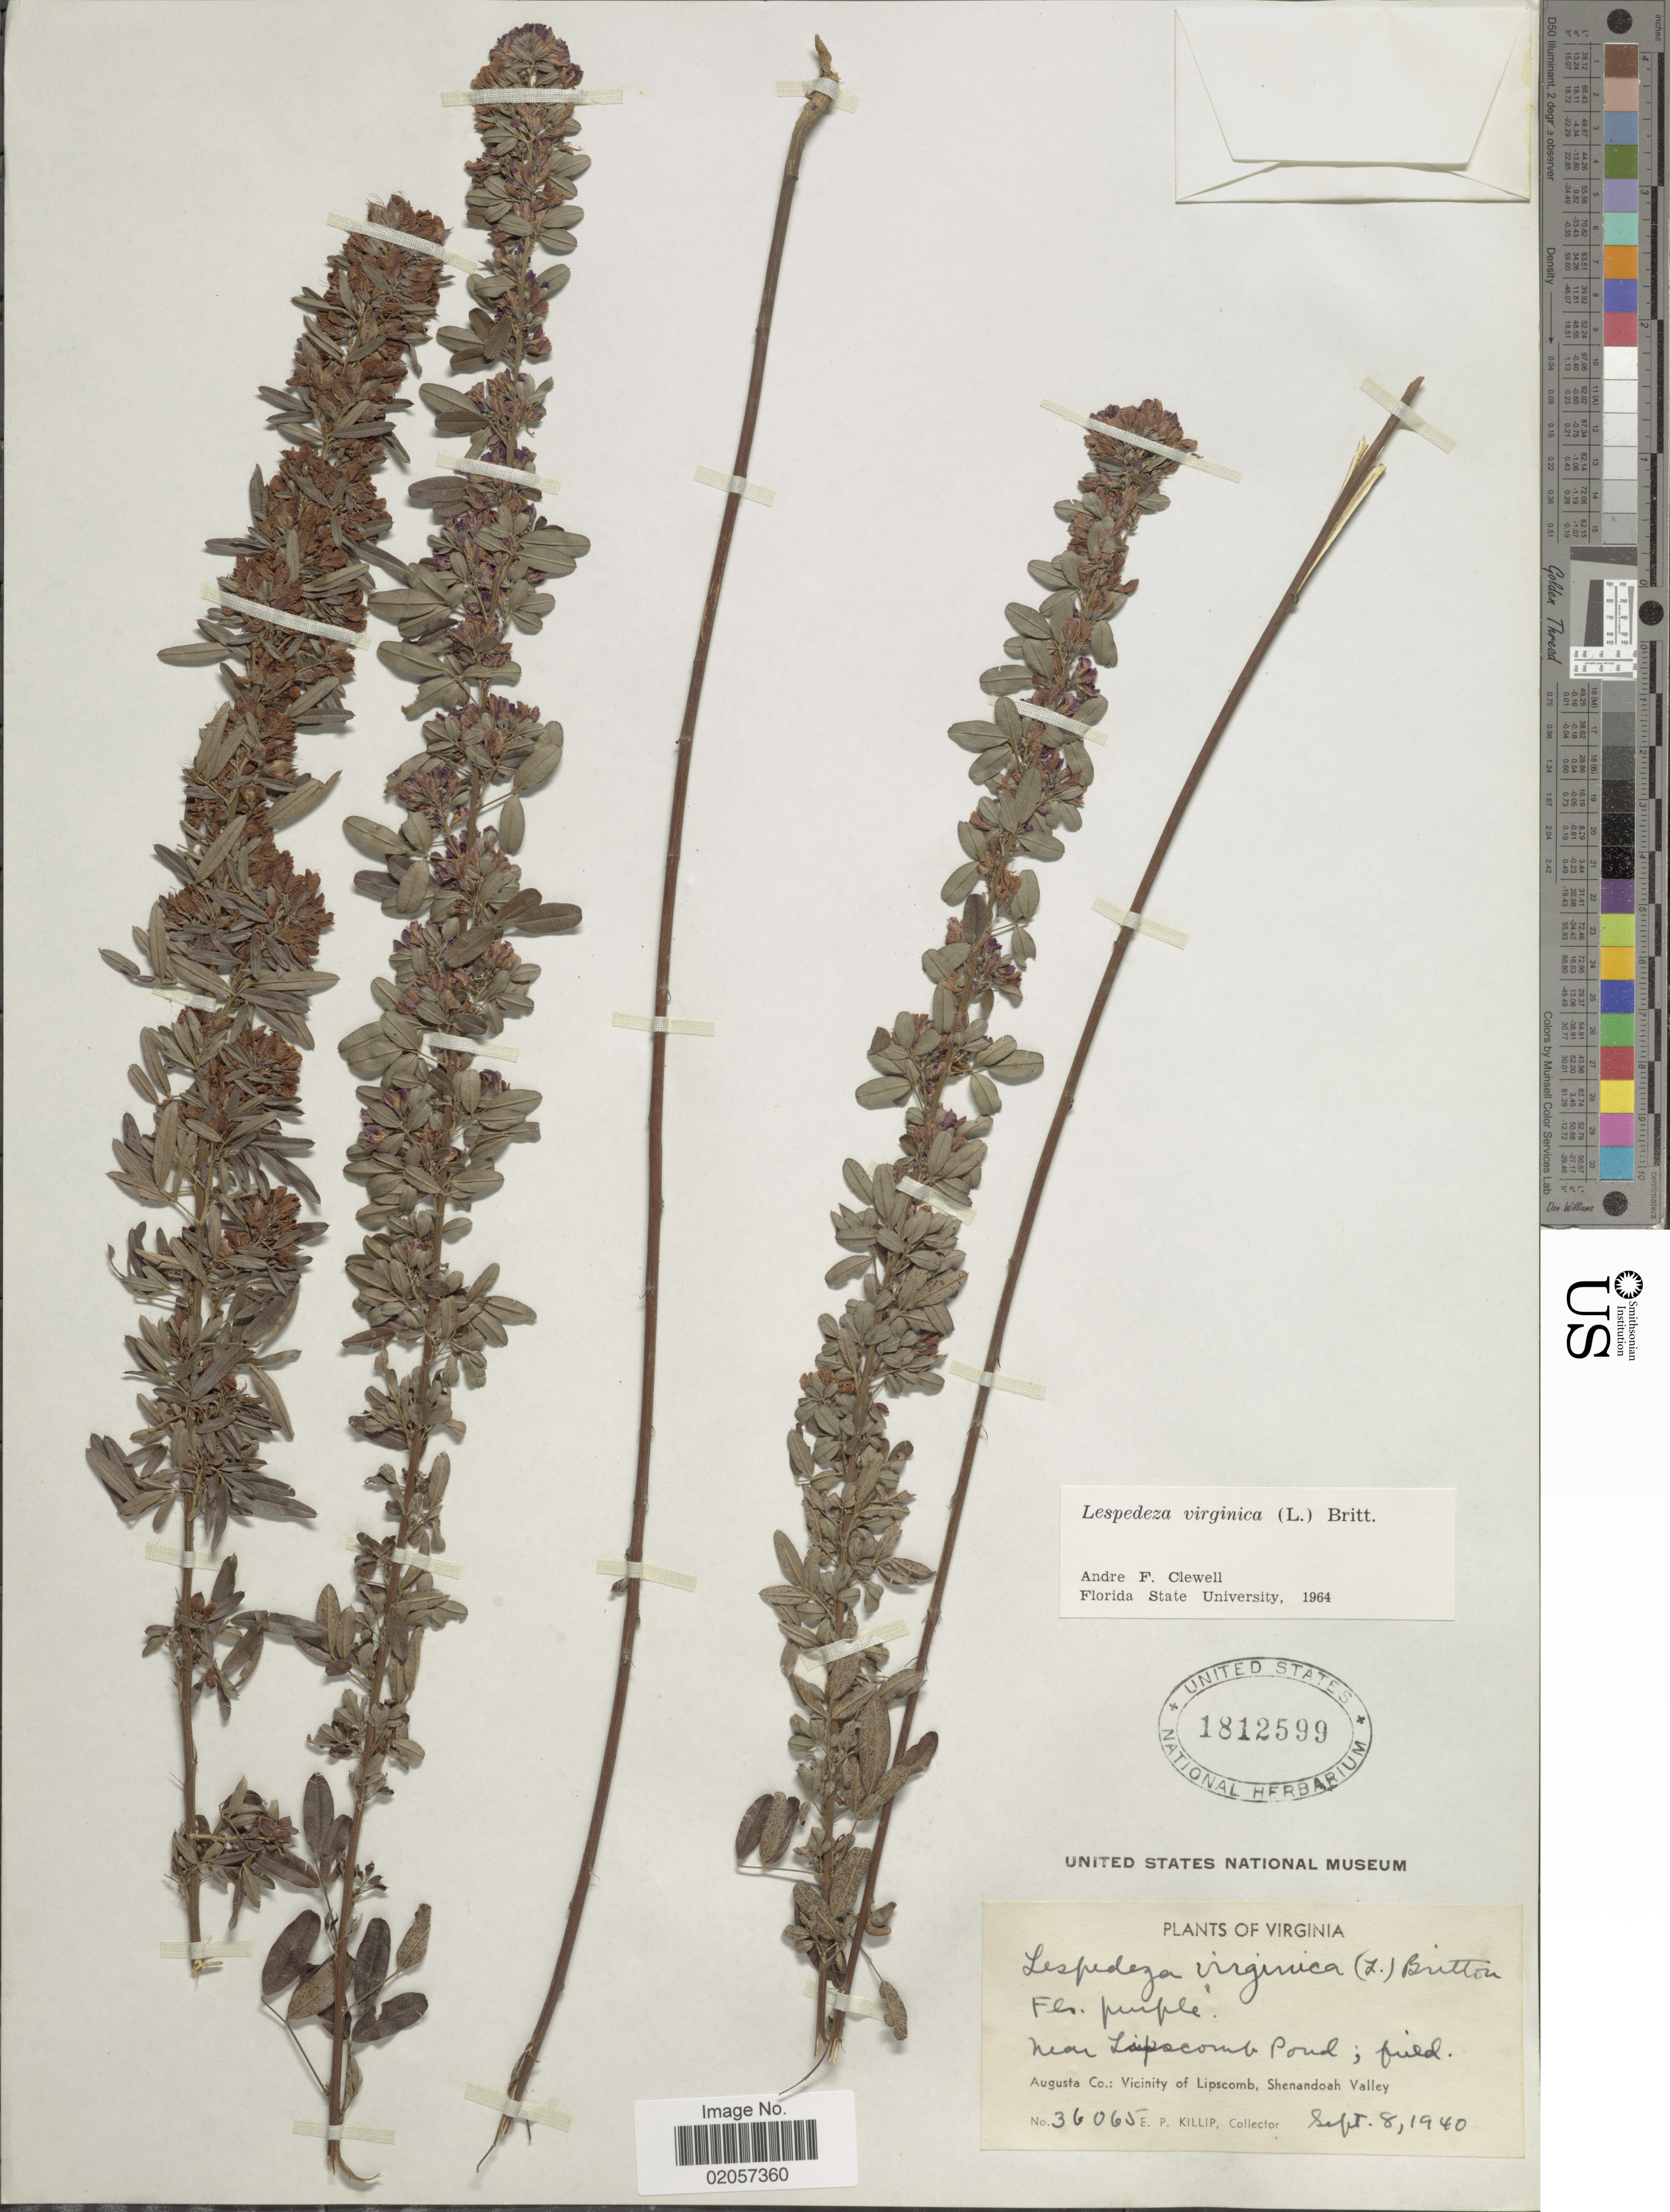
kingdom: Plantae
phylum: Tracheophyta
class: Magnoliopsida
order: Fabales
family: Fabaceae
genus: Lespedeza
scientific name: Lespedeza virginica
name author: (L.) Britton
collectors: E. P. Killip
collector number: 36065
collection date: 1940-09-08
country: United States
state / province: Virginia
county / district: Shenandoah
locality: Virginia. Near Lipscomb Poud; field. Augusta Co.: Vicinity of Lipscomb, Shenandoah Valley.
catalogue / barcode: US 1812599